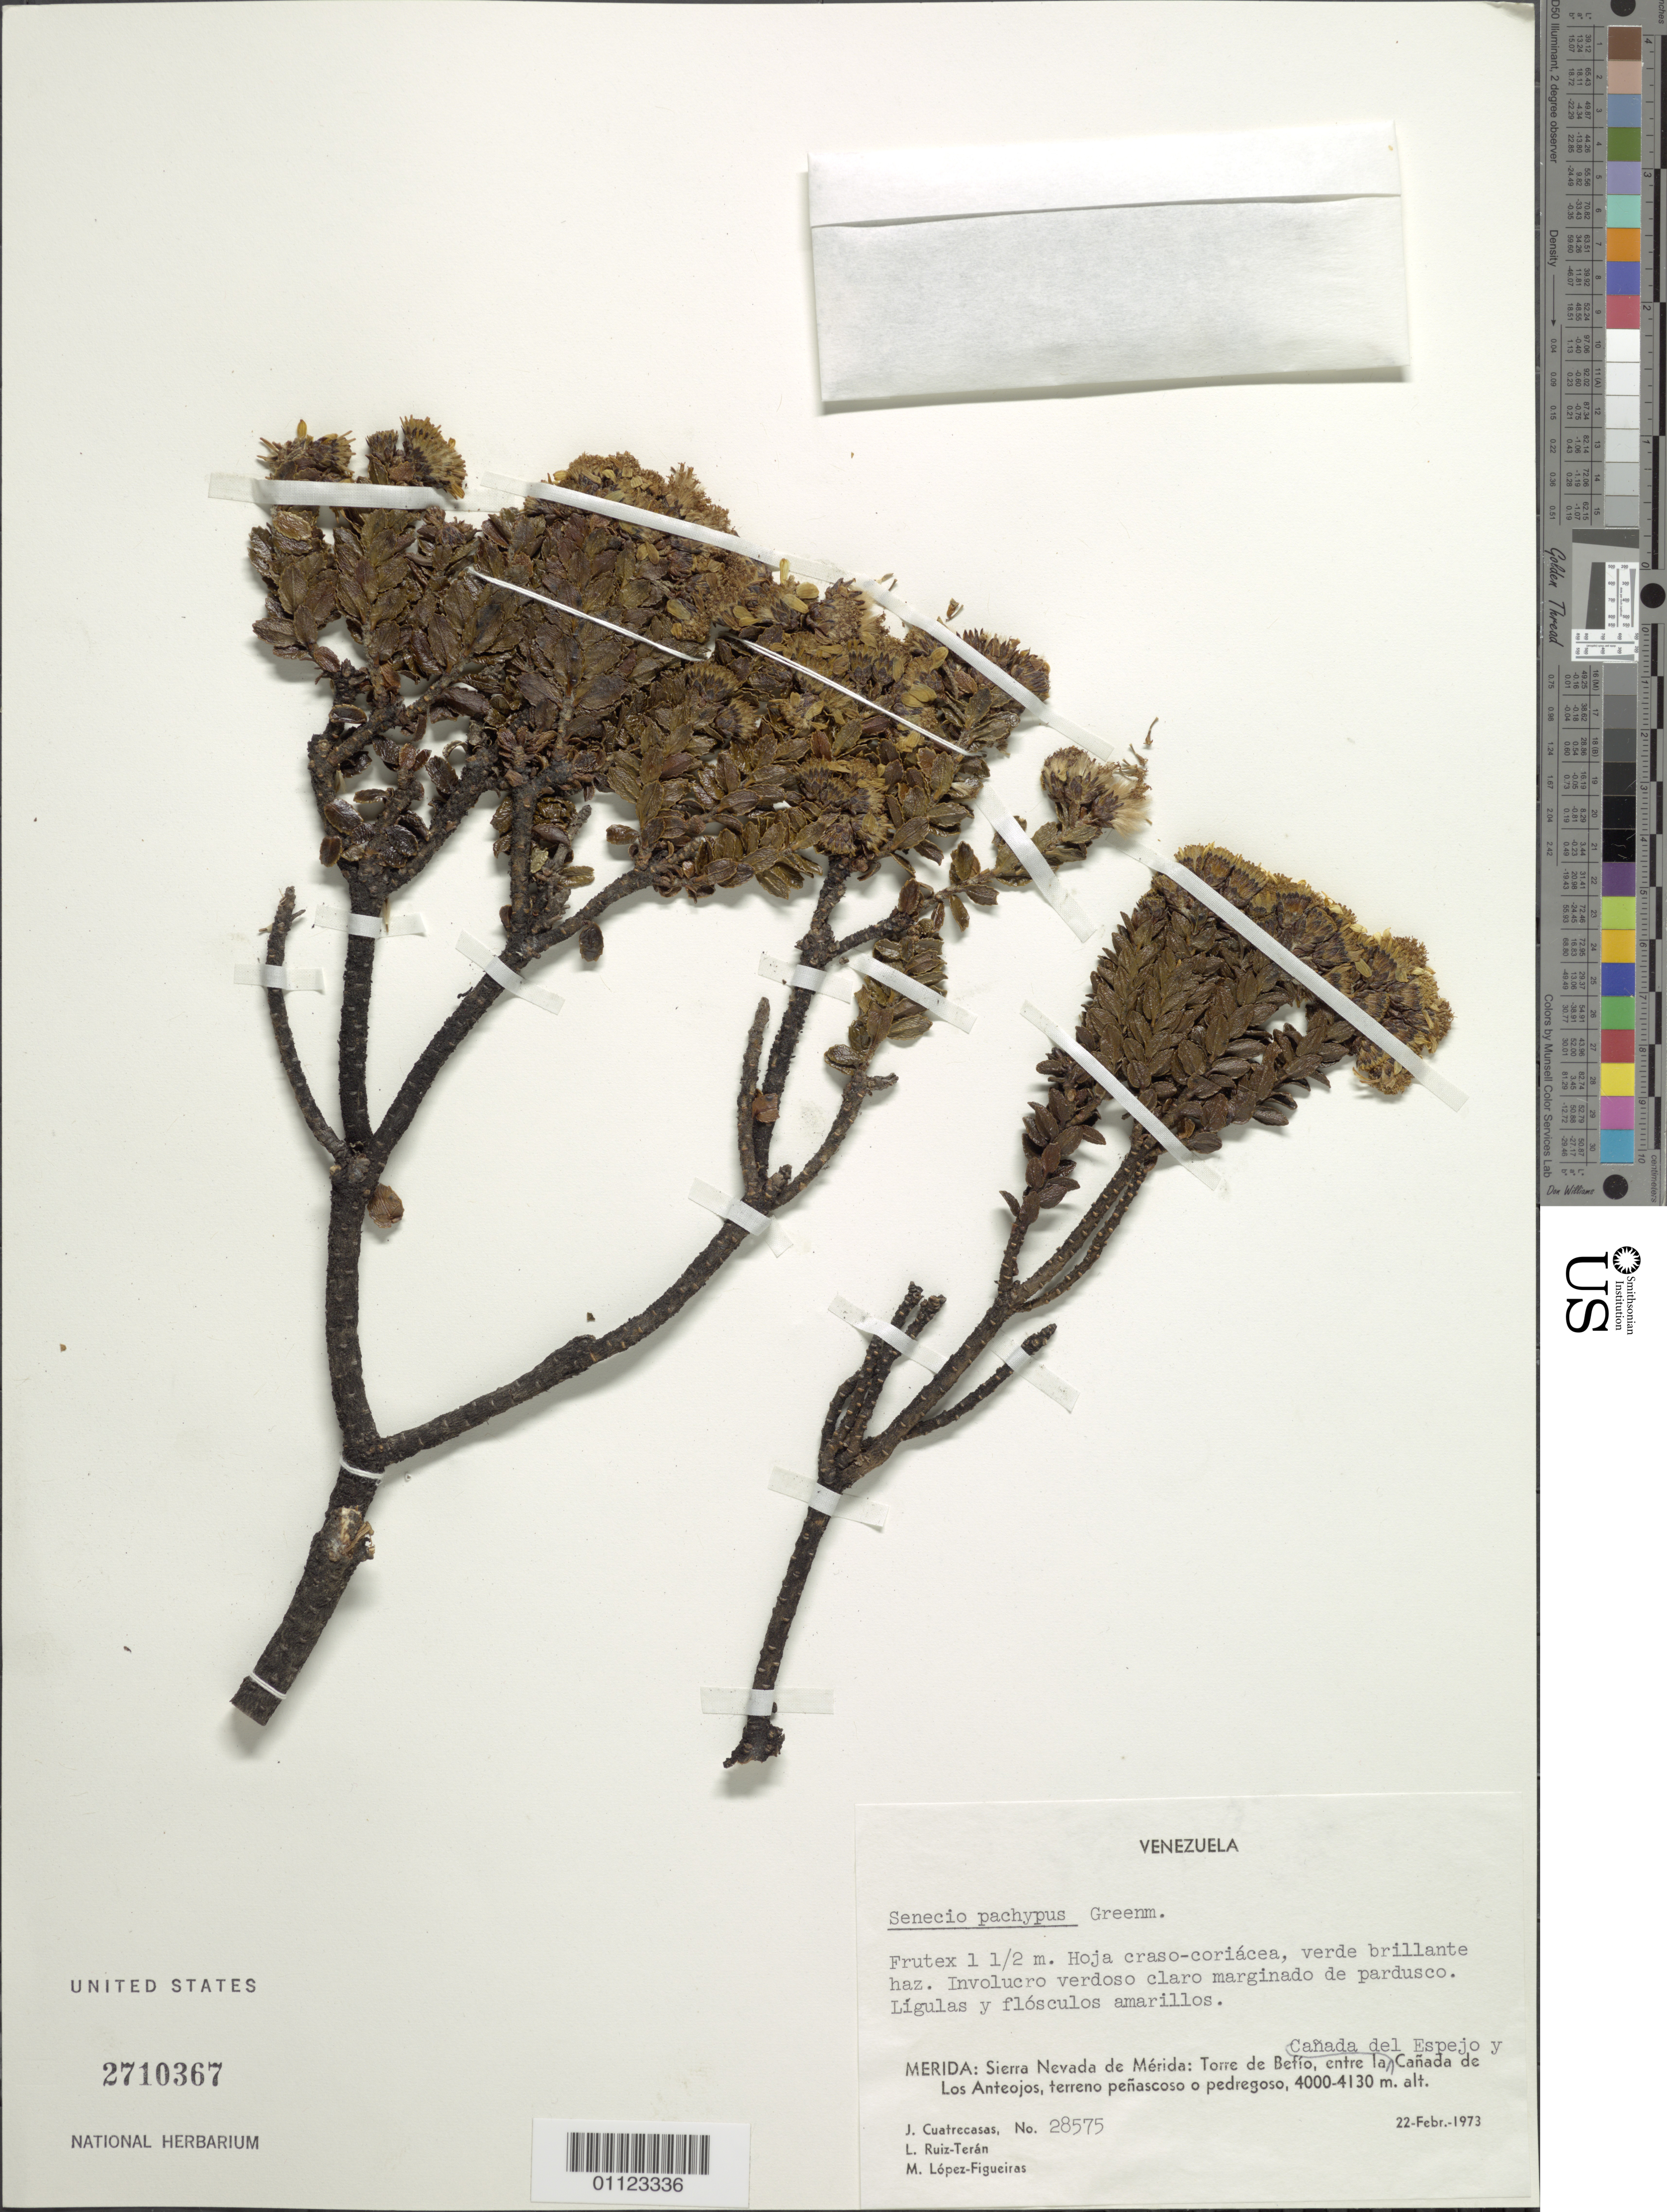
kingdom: Plantae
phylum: Tracheophyta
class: Magnoliopsida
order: Asterales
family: Asteraceae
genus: Pentacalia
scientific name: Pentacalia pachypus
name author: (Greenm.) Cuatrec.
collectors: J. Cuatrecasas, L. E. Ruíz-Terán & M. López Figueiras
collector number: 28575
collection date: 1973-02-22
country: Venezuela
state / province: Mérida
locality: Sierra Nevada de Mérida: Torre de Befío, entre la Cañada del Espejo y Cañada de Los Anteojos,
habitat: terreno peñascoso o pedregoso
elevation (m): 4000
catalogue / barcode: US 2710367